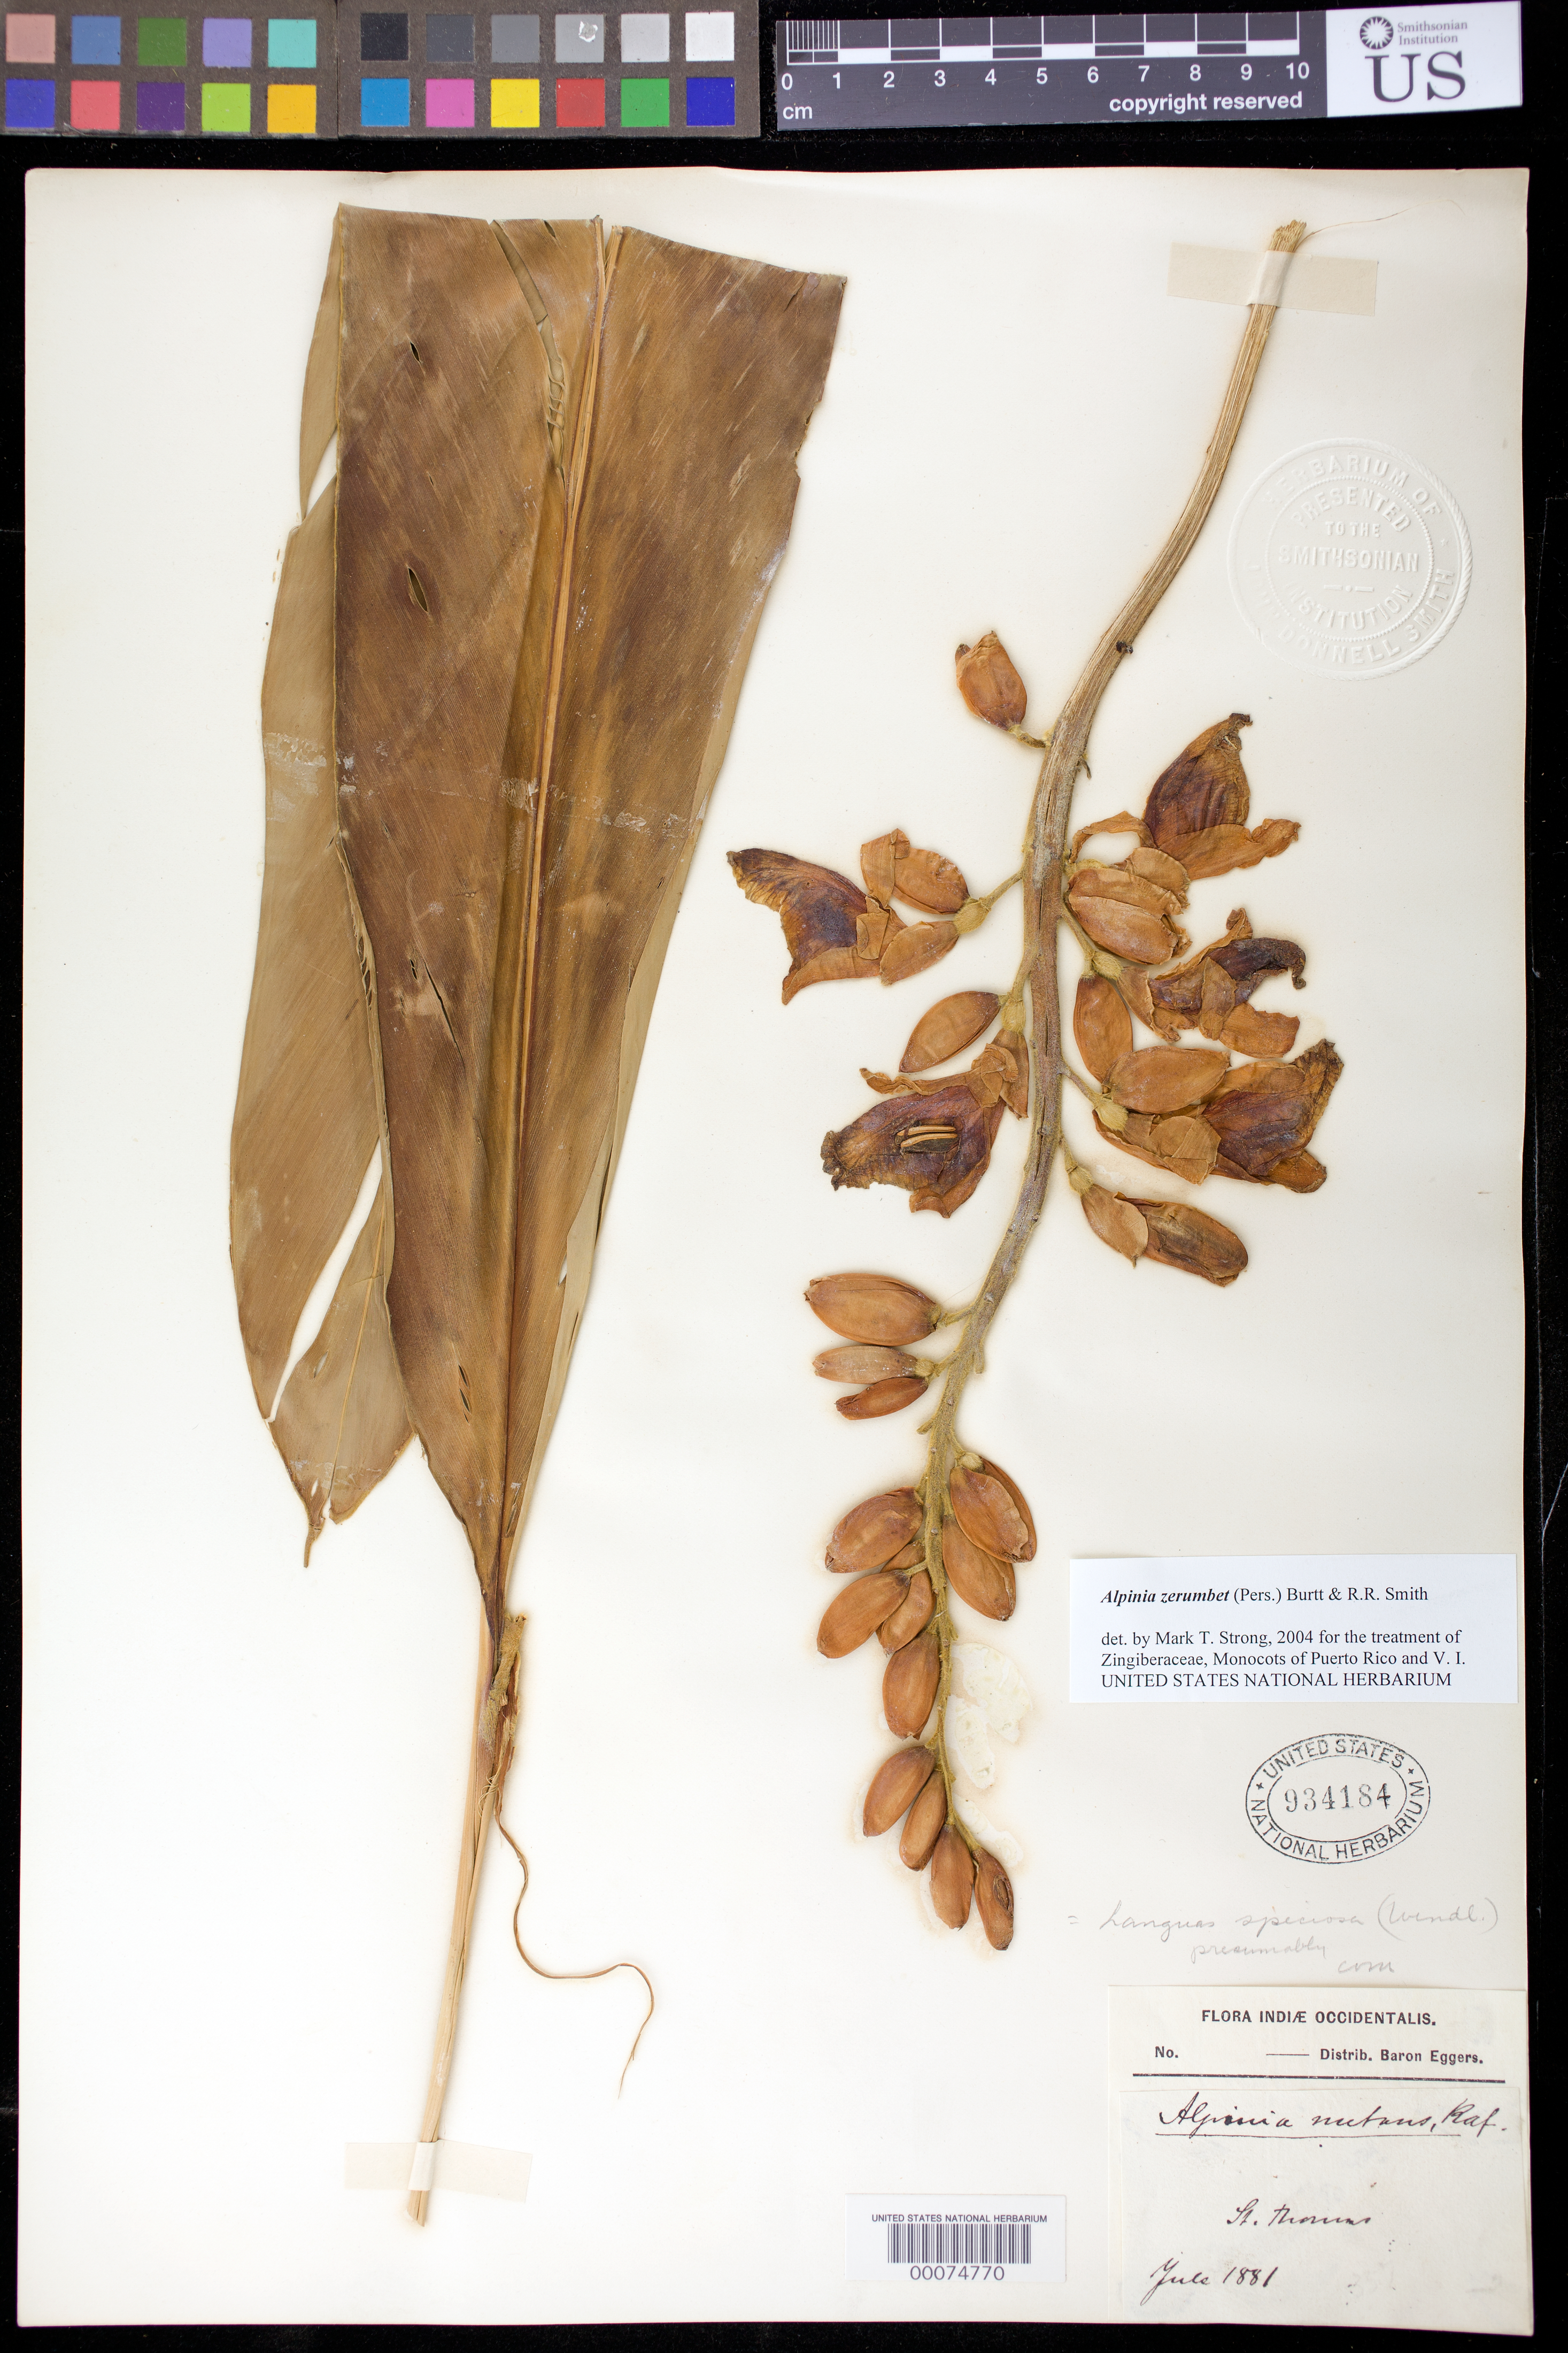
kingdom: Plantae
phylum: Tracheophyta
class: Liliopsida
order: Zingiberales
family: Zingiberaceae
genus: Alpinia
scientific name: Alpinia zerumbet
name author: (Pers.) B.L. Burtt & R.M. Sm.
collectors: H. F. A. von Eggers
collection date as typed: Jul 1881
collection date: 1881-07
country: U.S. Virgin Islands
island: St. Thomas Island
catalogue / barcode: US 934184